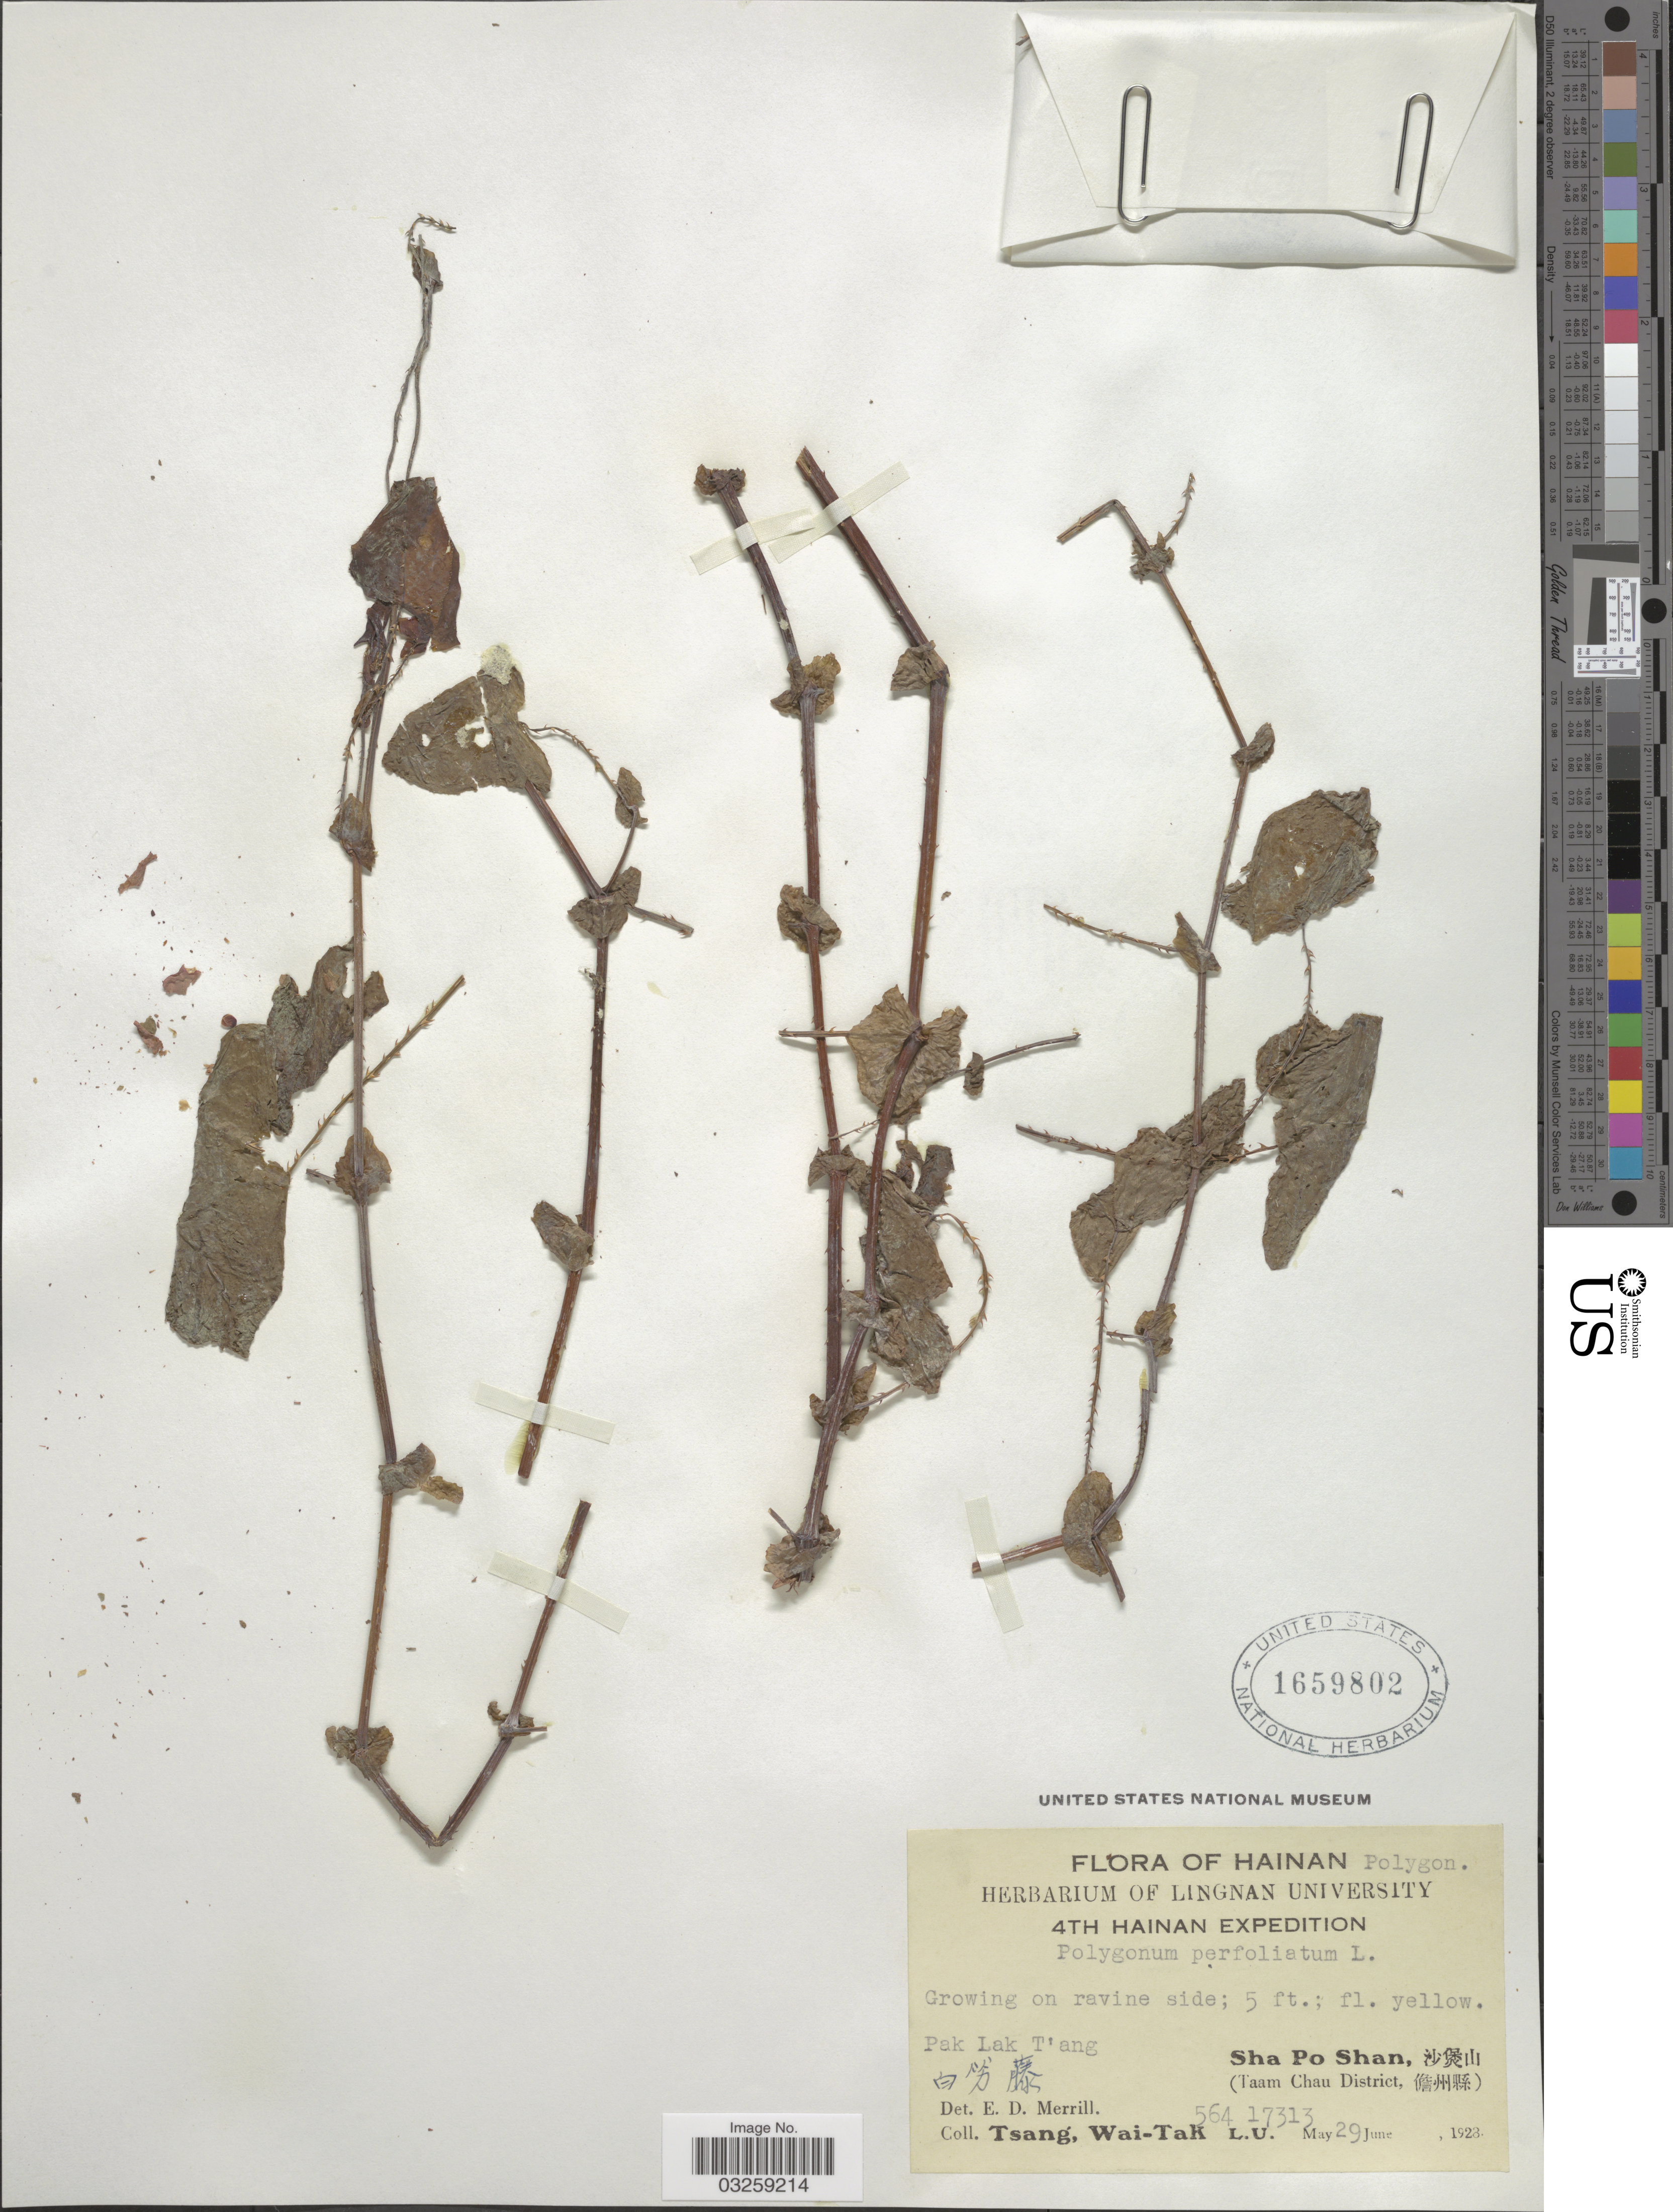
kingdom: Plantae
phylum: Tracheophyta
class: Magnoliopsida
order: Caryophyllales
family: Polygonaceae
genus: Polygonum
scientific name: Polygonum perfoliatum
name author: L.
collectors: W. T. Tsang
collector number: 564L.U.17313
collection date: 1923-05-29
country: China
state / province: Hainan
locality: Sha Po Shan, X. (Taam Chau District, X).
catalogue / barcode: US 1659802